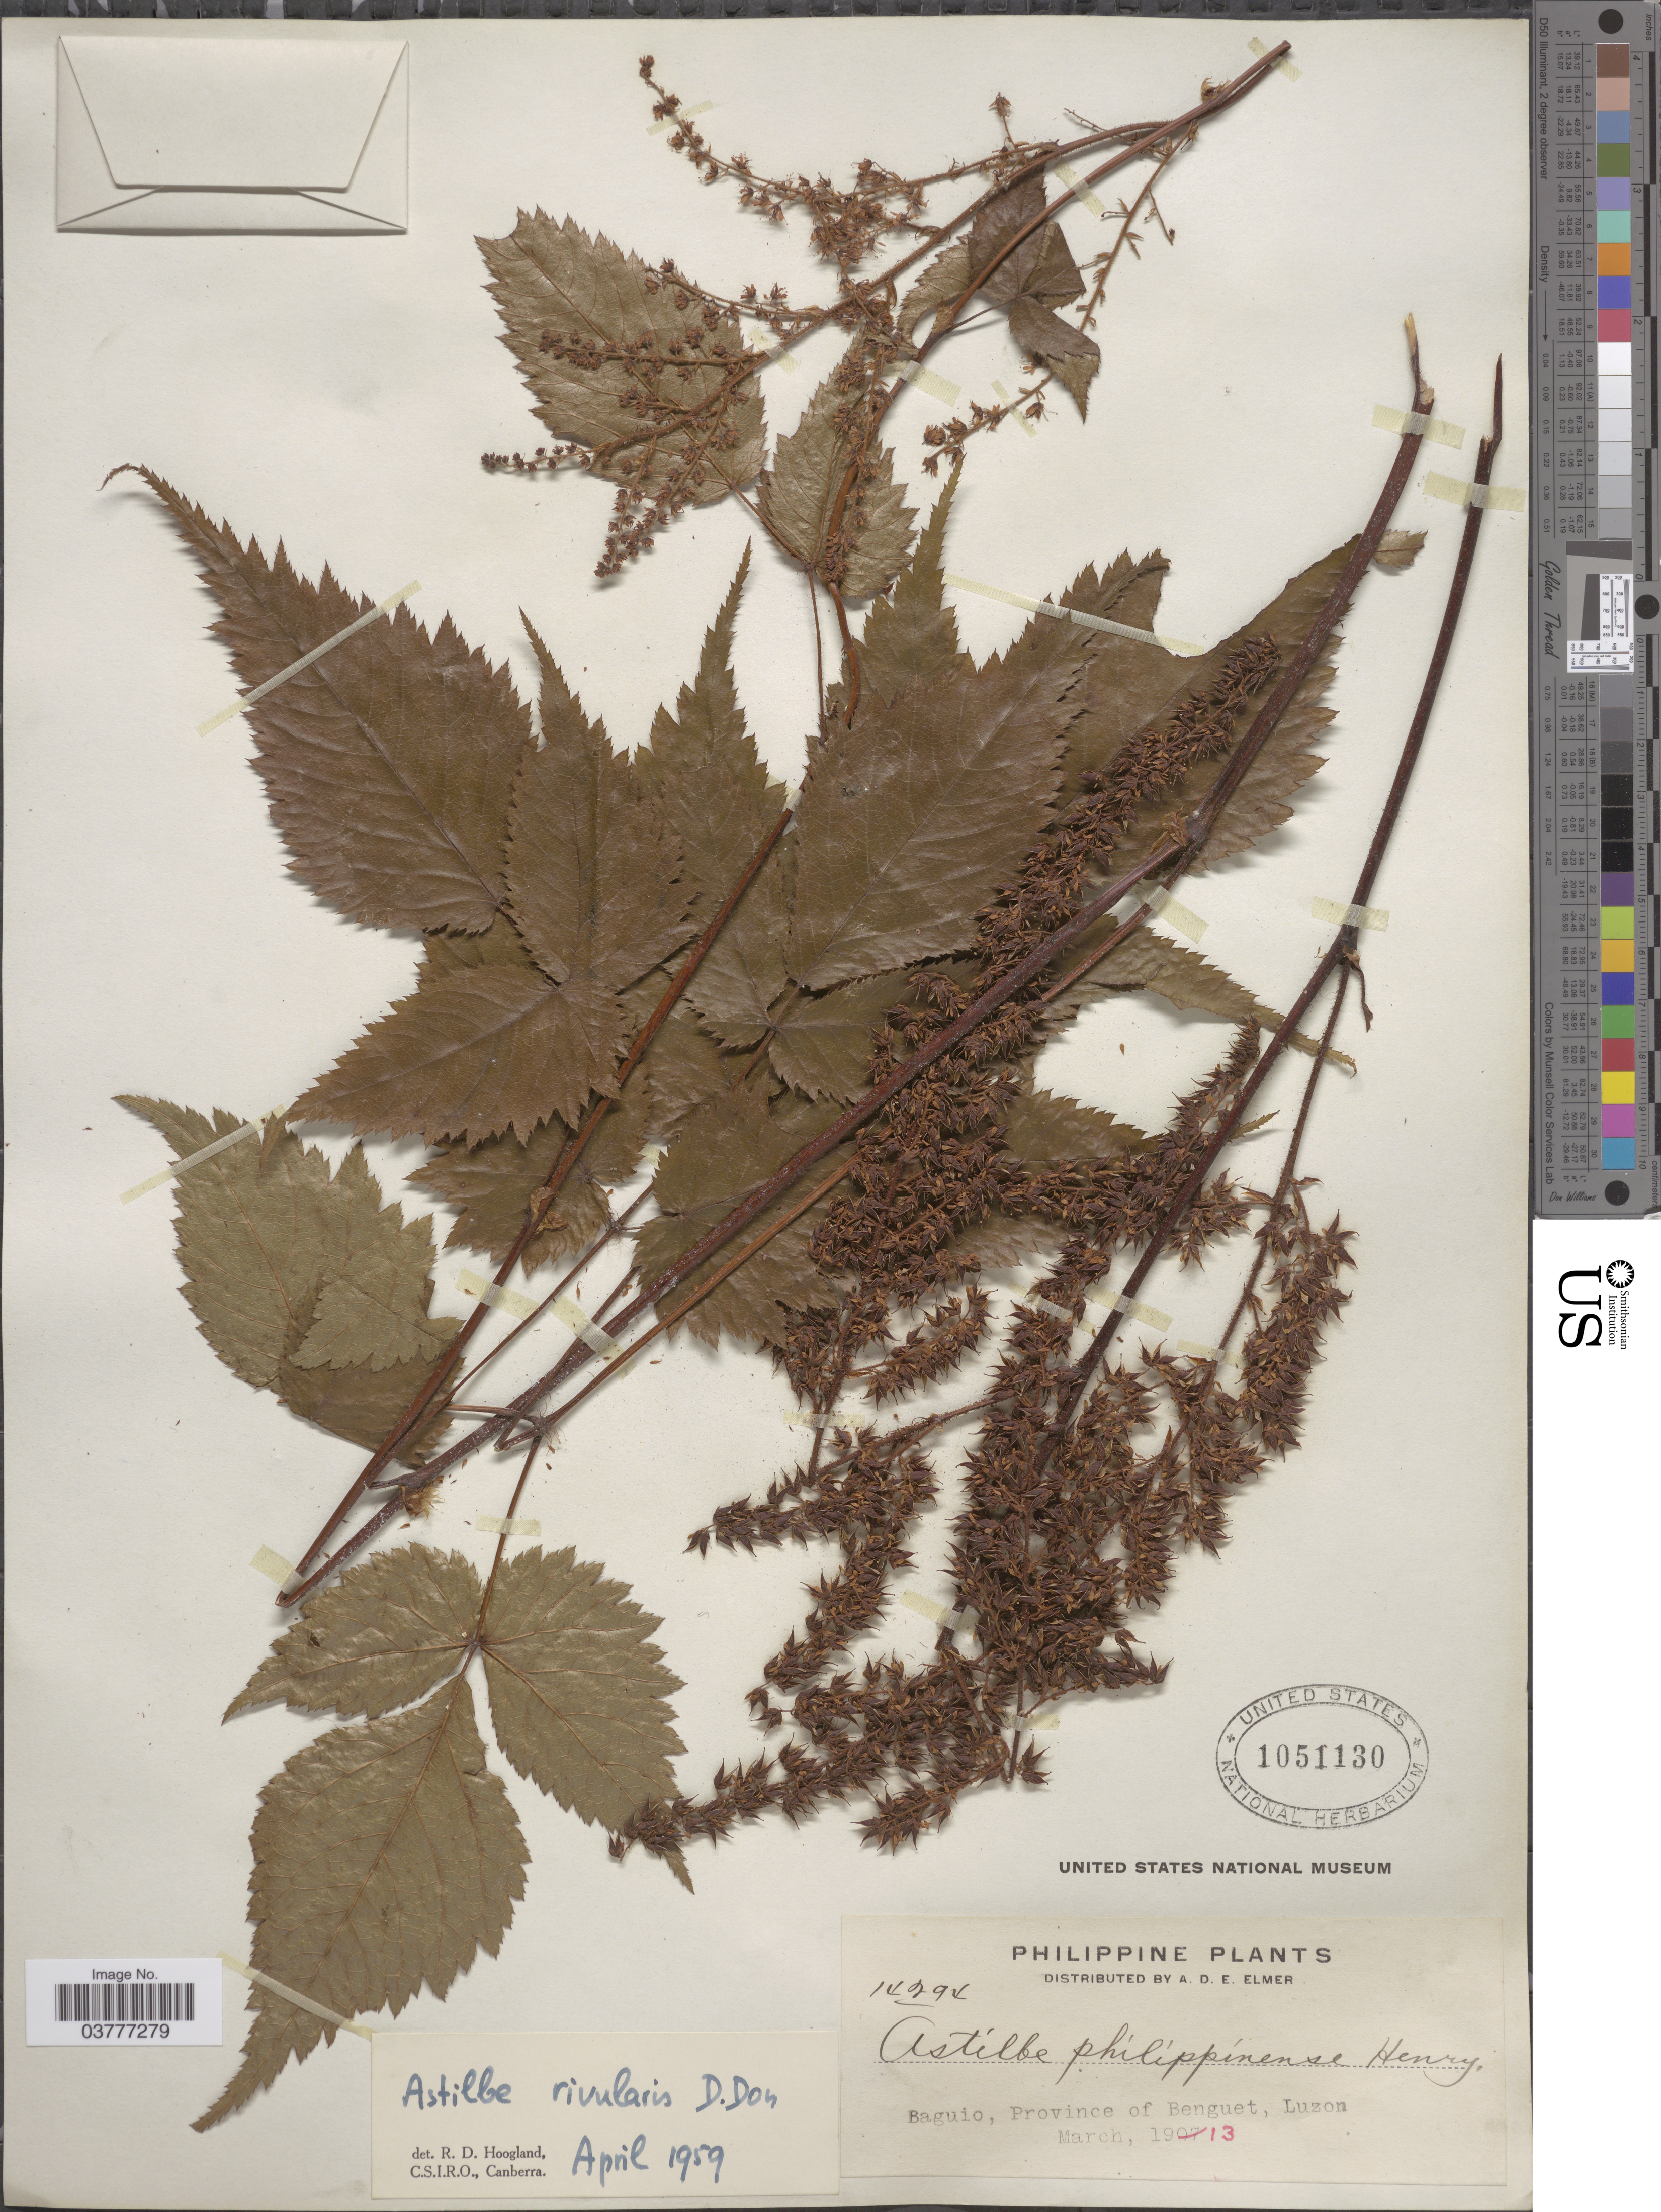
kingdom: Plantae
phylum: Tracheophyta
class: Magnoliopsida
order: Saxifragales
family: Saxifragaceae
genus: Astilbe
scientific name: Astilbe philippinensis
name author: A. Henry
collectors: A. D. E. Elmer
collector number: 14294*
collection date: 1913-03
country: Philippines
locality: Baguio, Province of Benguet, Luzon.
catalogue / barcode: US 1051130